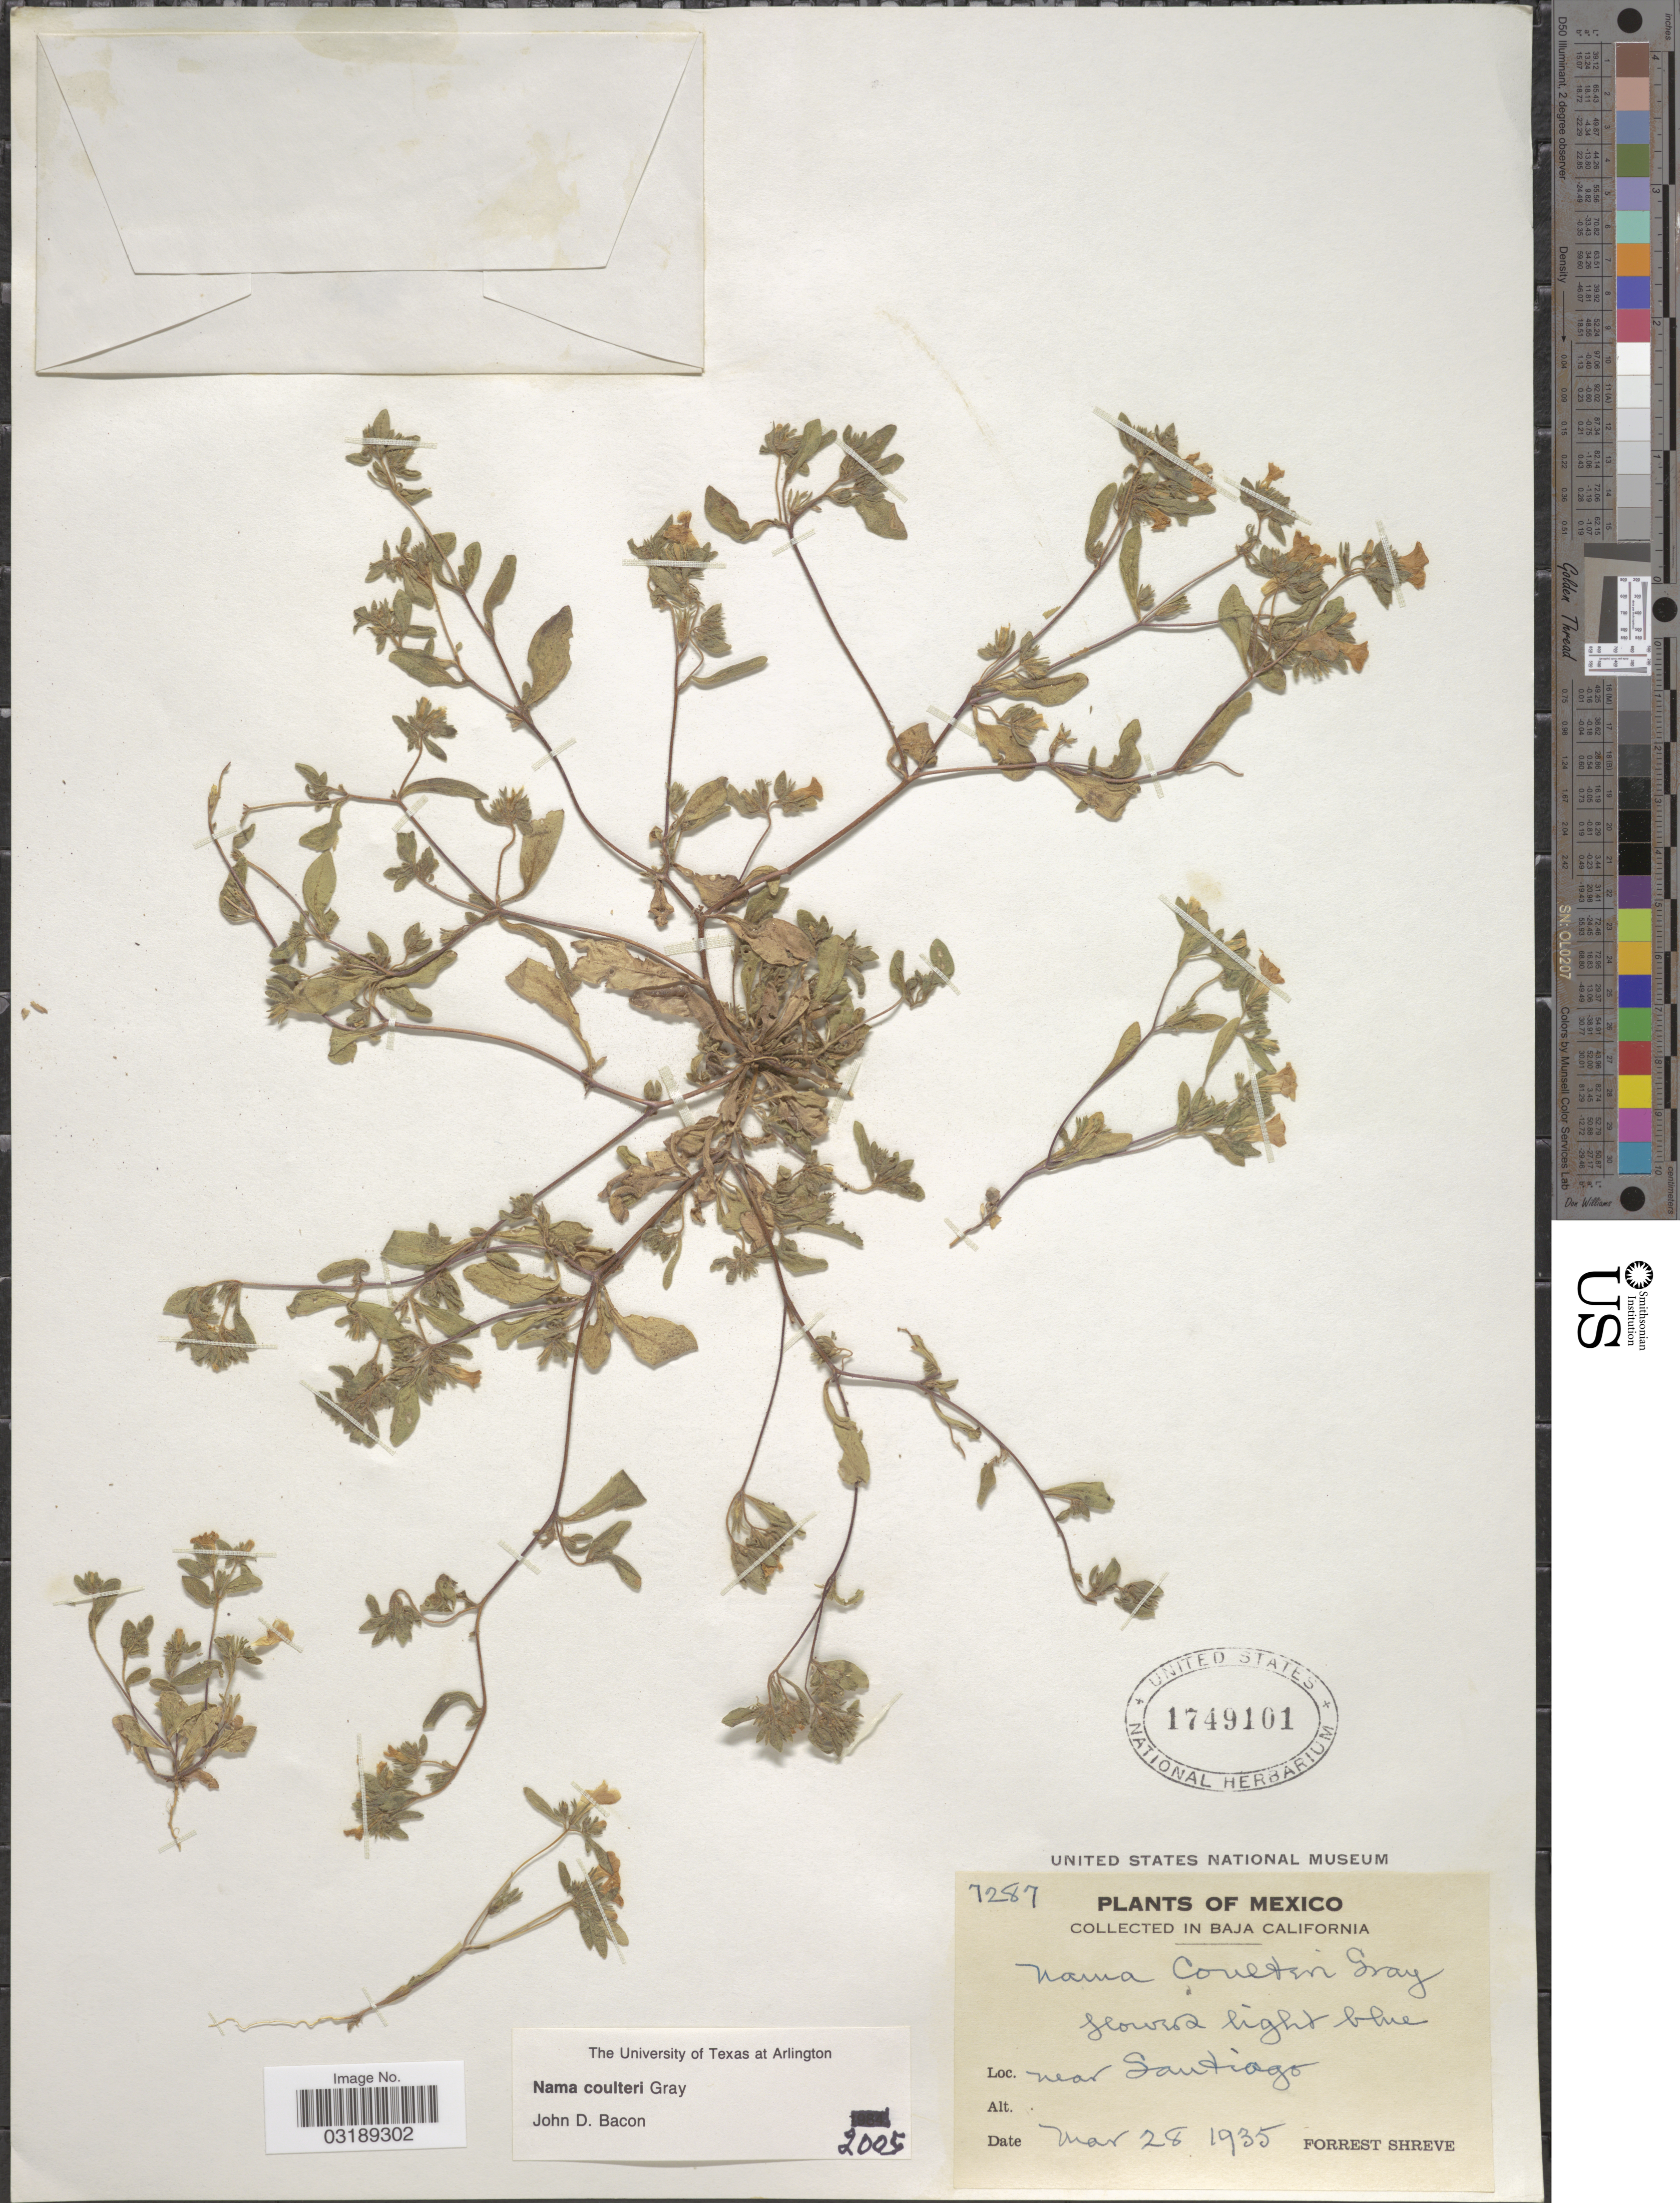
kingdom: Plantae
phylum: Tracheophyta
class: Magnoliopsida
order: Boraginales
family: Namaceae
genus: Nama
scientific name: Nama coulteri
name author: A. Gray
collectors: F. Shreve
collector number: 7287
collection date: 1935-03-28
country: Mexico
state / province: Baja California Sur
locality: Near Santiago.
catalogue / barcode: US 1749101